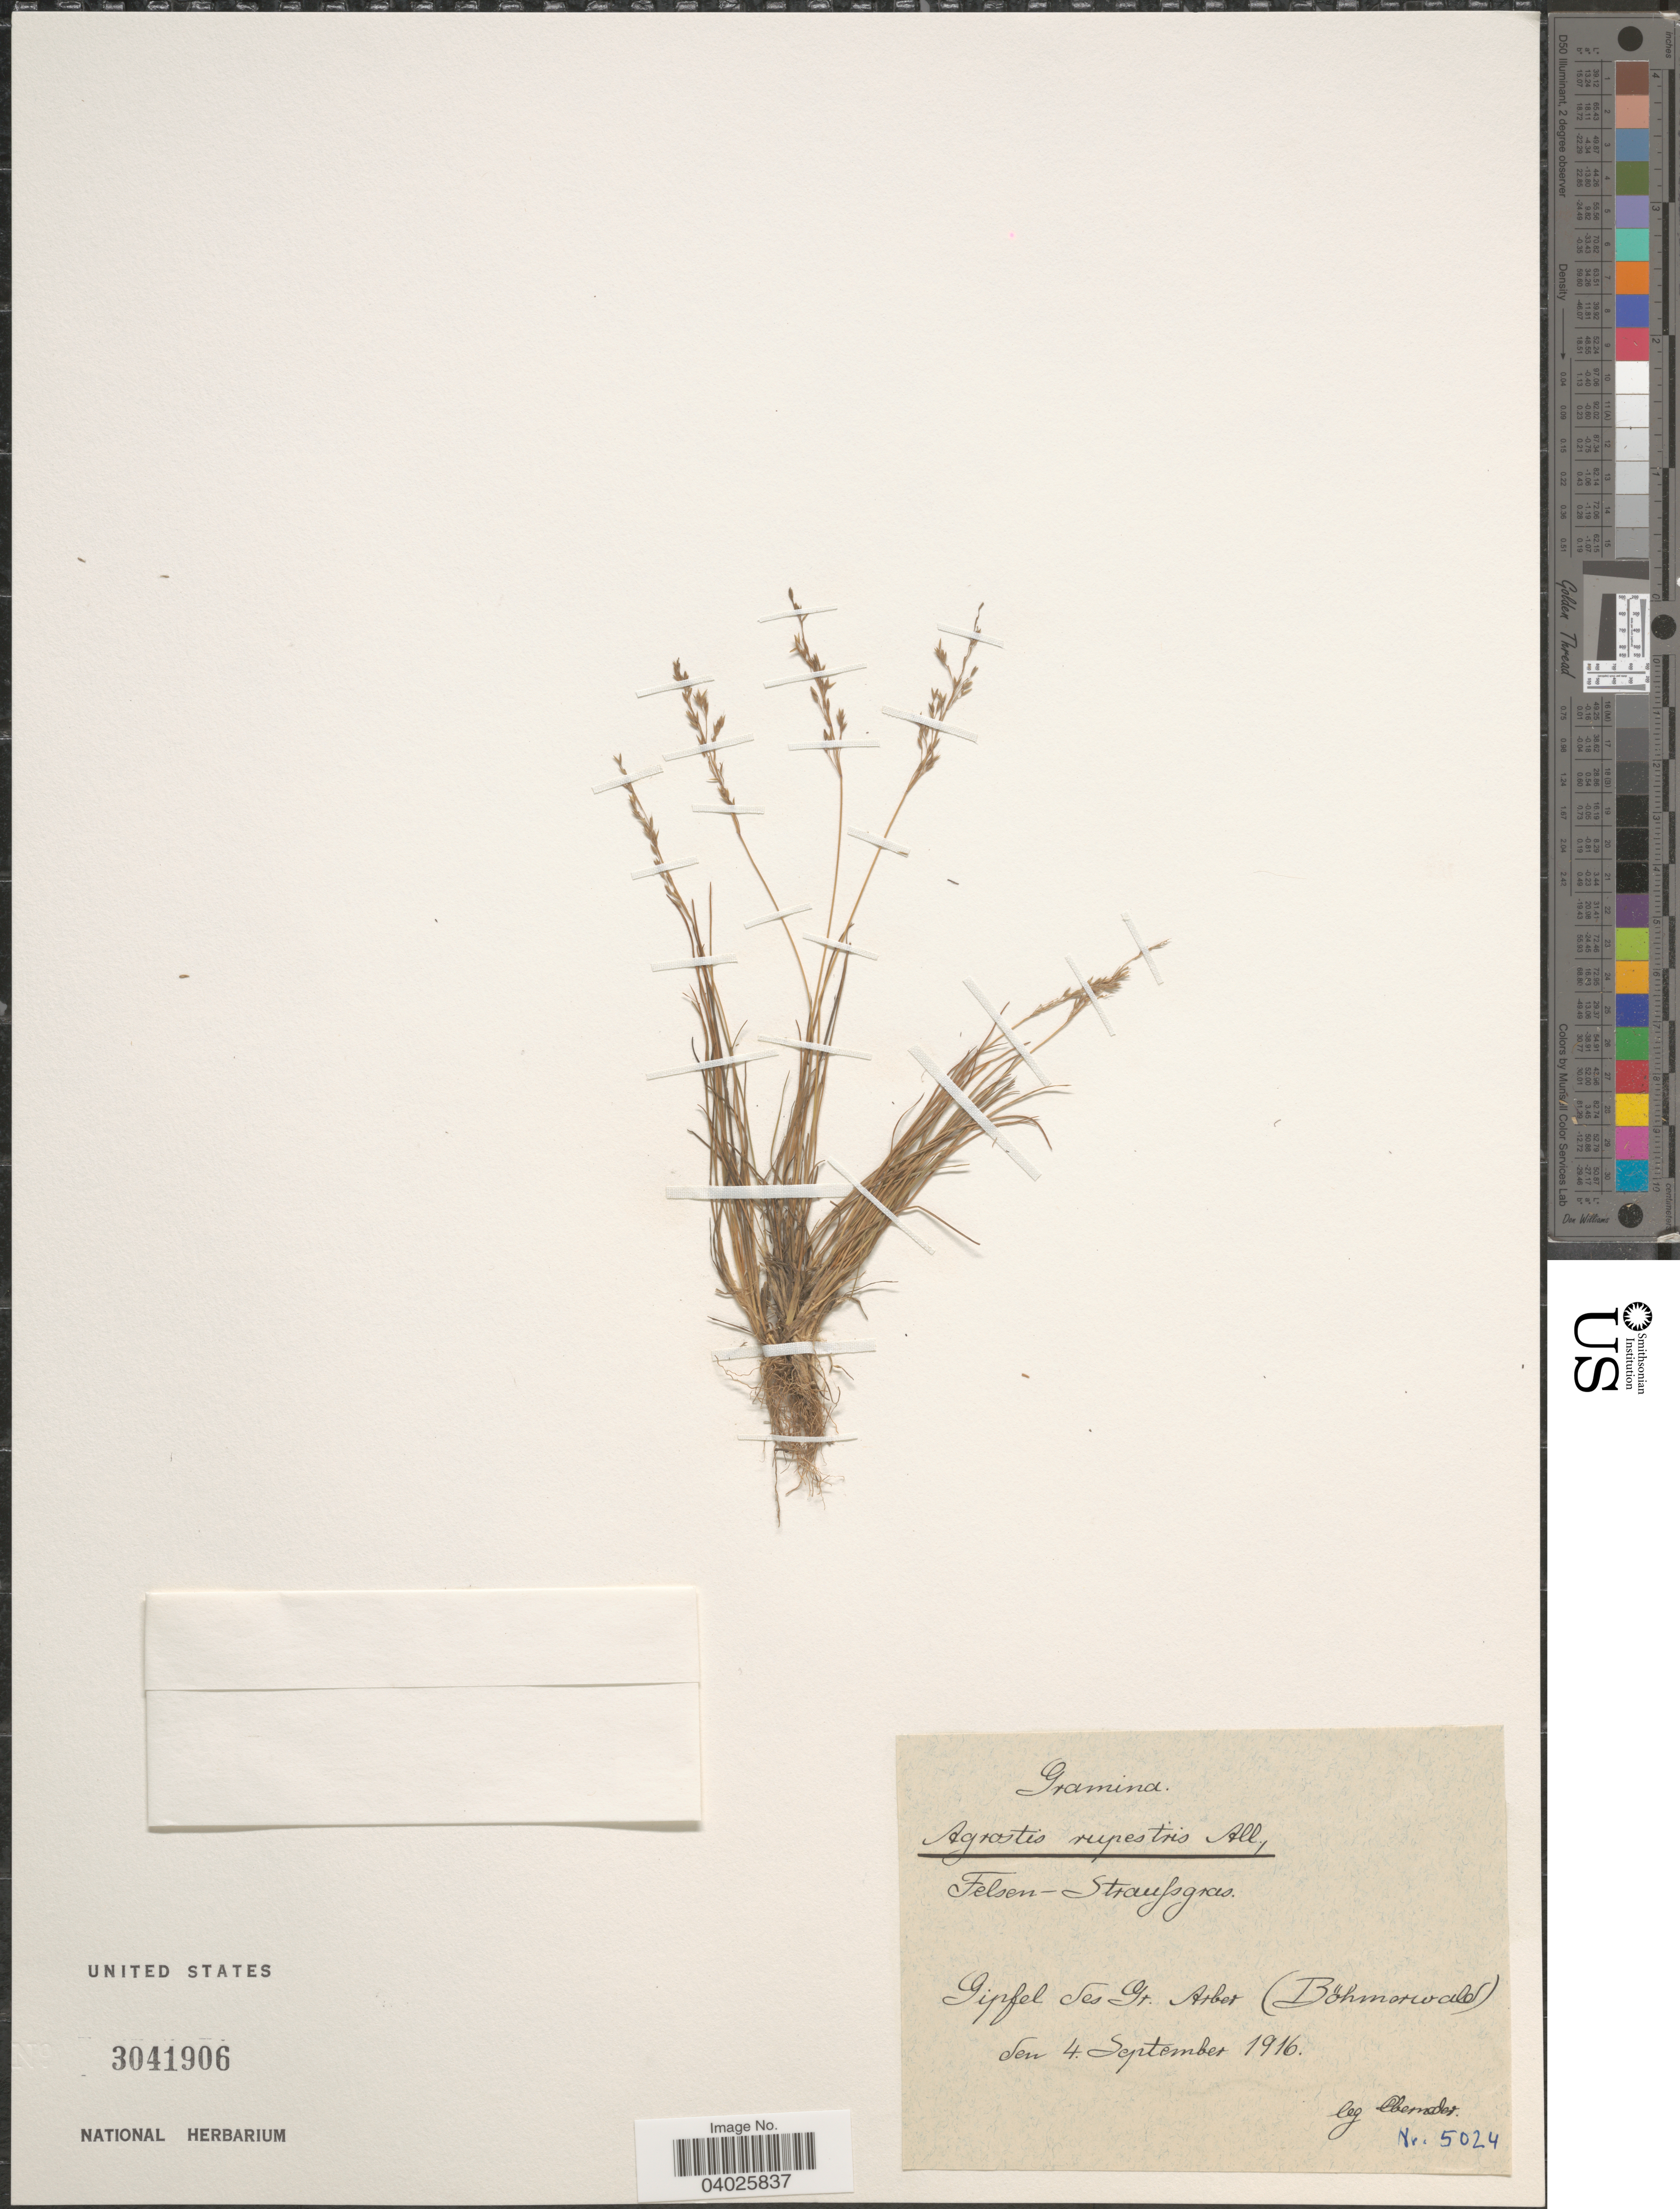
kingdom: Plantae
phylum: Tracheophyta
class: Liliopsida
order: Poales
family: Poaceae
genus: Agrostis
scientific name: Agrostis rupestris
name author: All.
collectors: -- Aberneder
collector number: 5024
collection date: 1916-09-04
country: Germany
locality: Gipfel des Gr. Arber (Böhmerwald).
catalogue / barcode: US 3041906